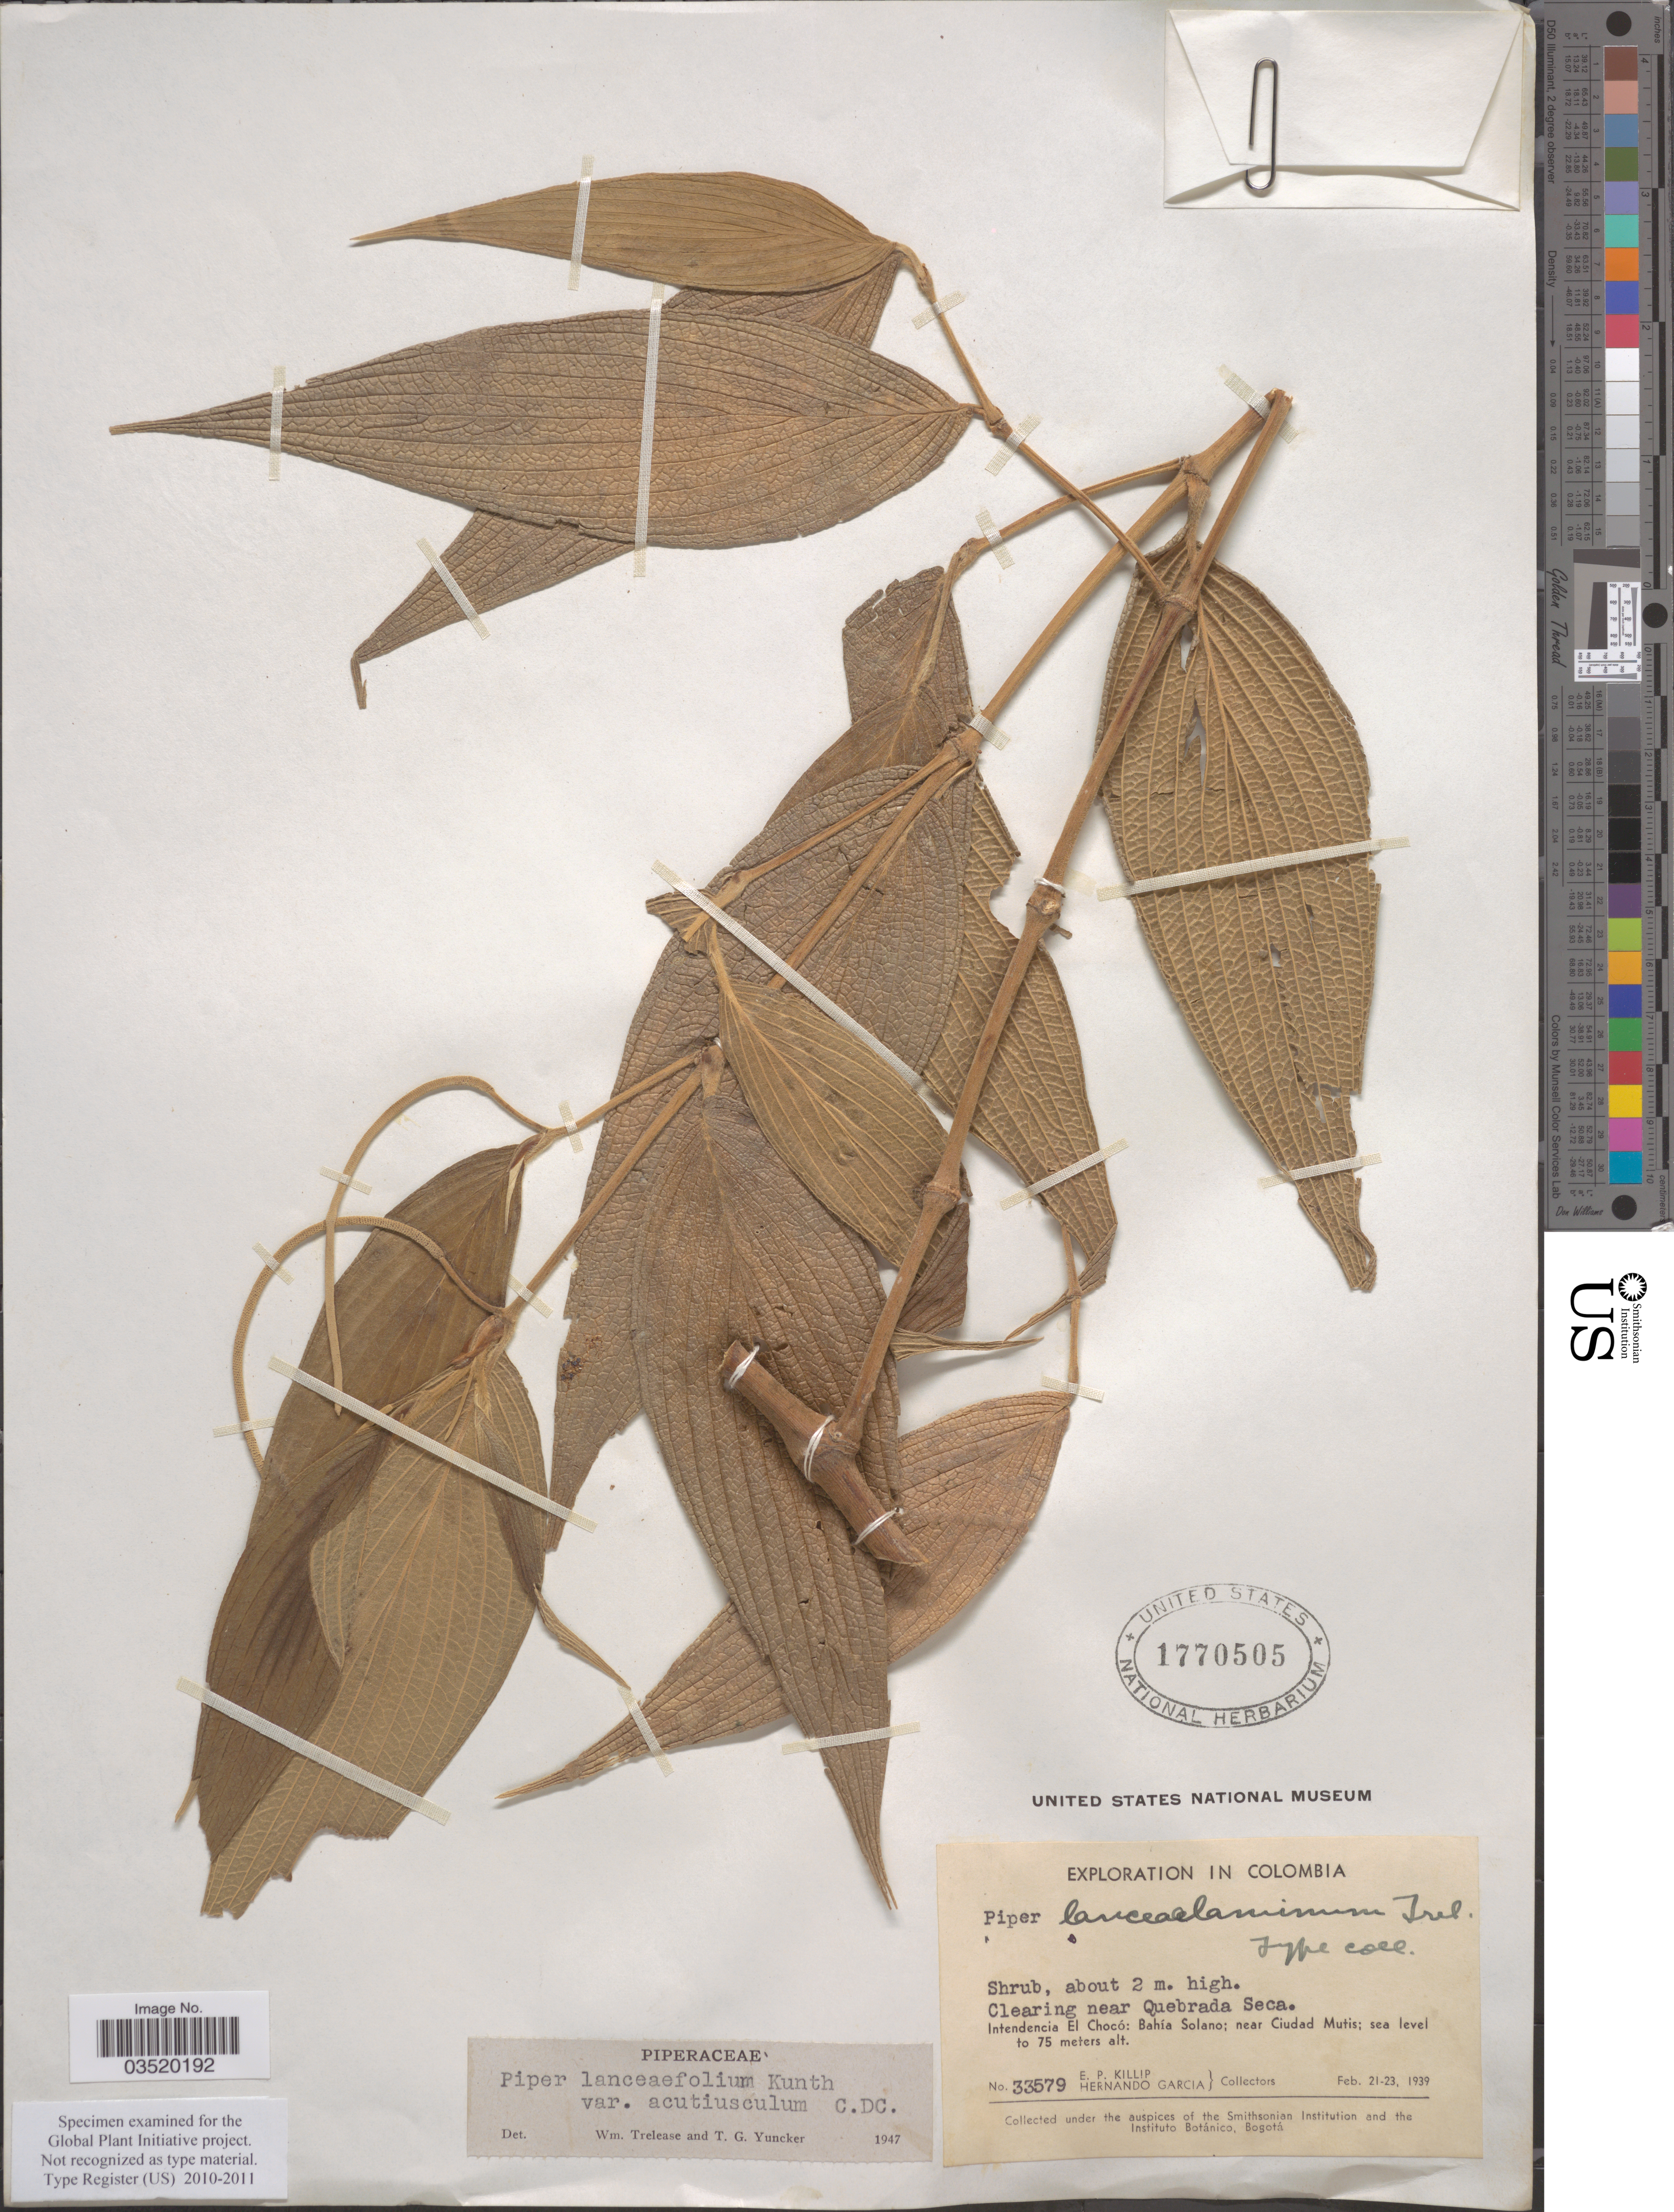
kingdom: Plantae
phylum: Tracheophyta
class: Magnoliopsida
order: Piperales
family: Piperaceae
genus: Piper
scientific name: Piper lanceifolium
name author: Kunth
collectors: E. P. Killip & H. Garcia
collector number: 33579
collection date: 1939-02-21/1939-02-23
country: Colombia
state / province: Chocó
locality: Clearing near Quebrada Seca. Intendencia el Chocó: Bahía Solano; near Ciudad Mutis.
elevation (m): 0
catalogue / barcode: US 1770505